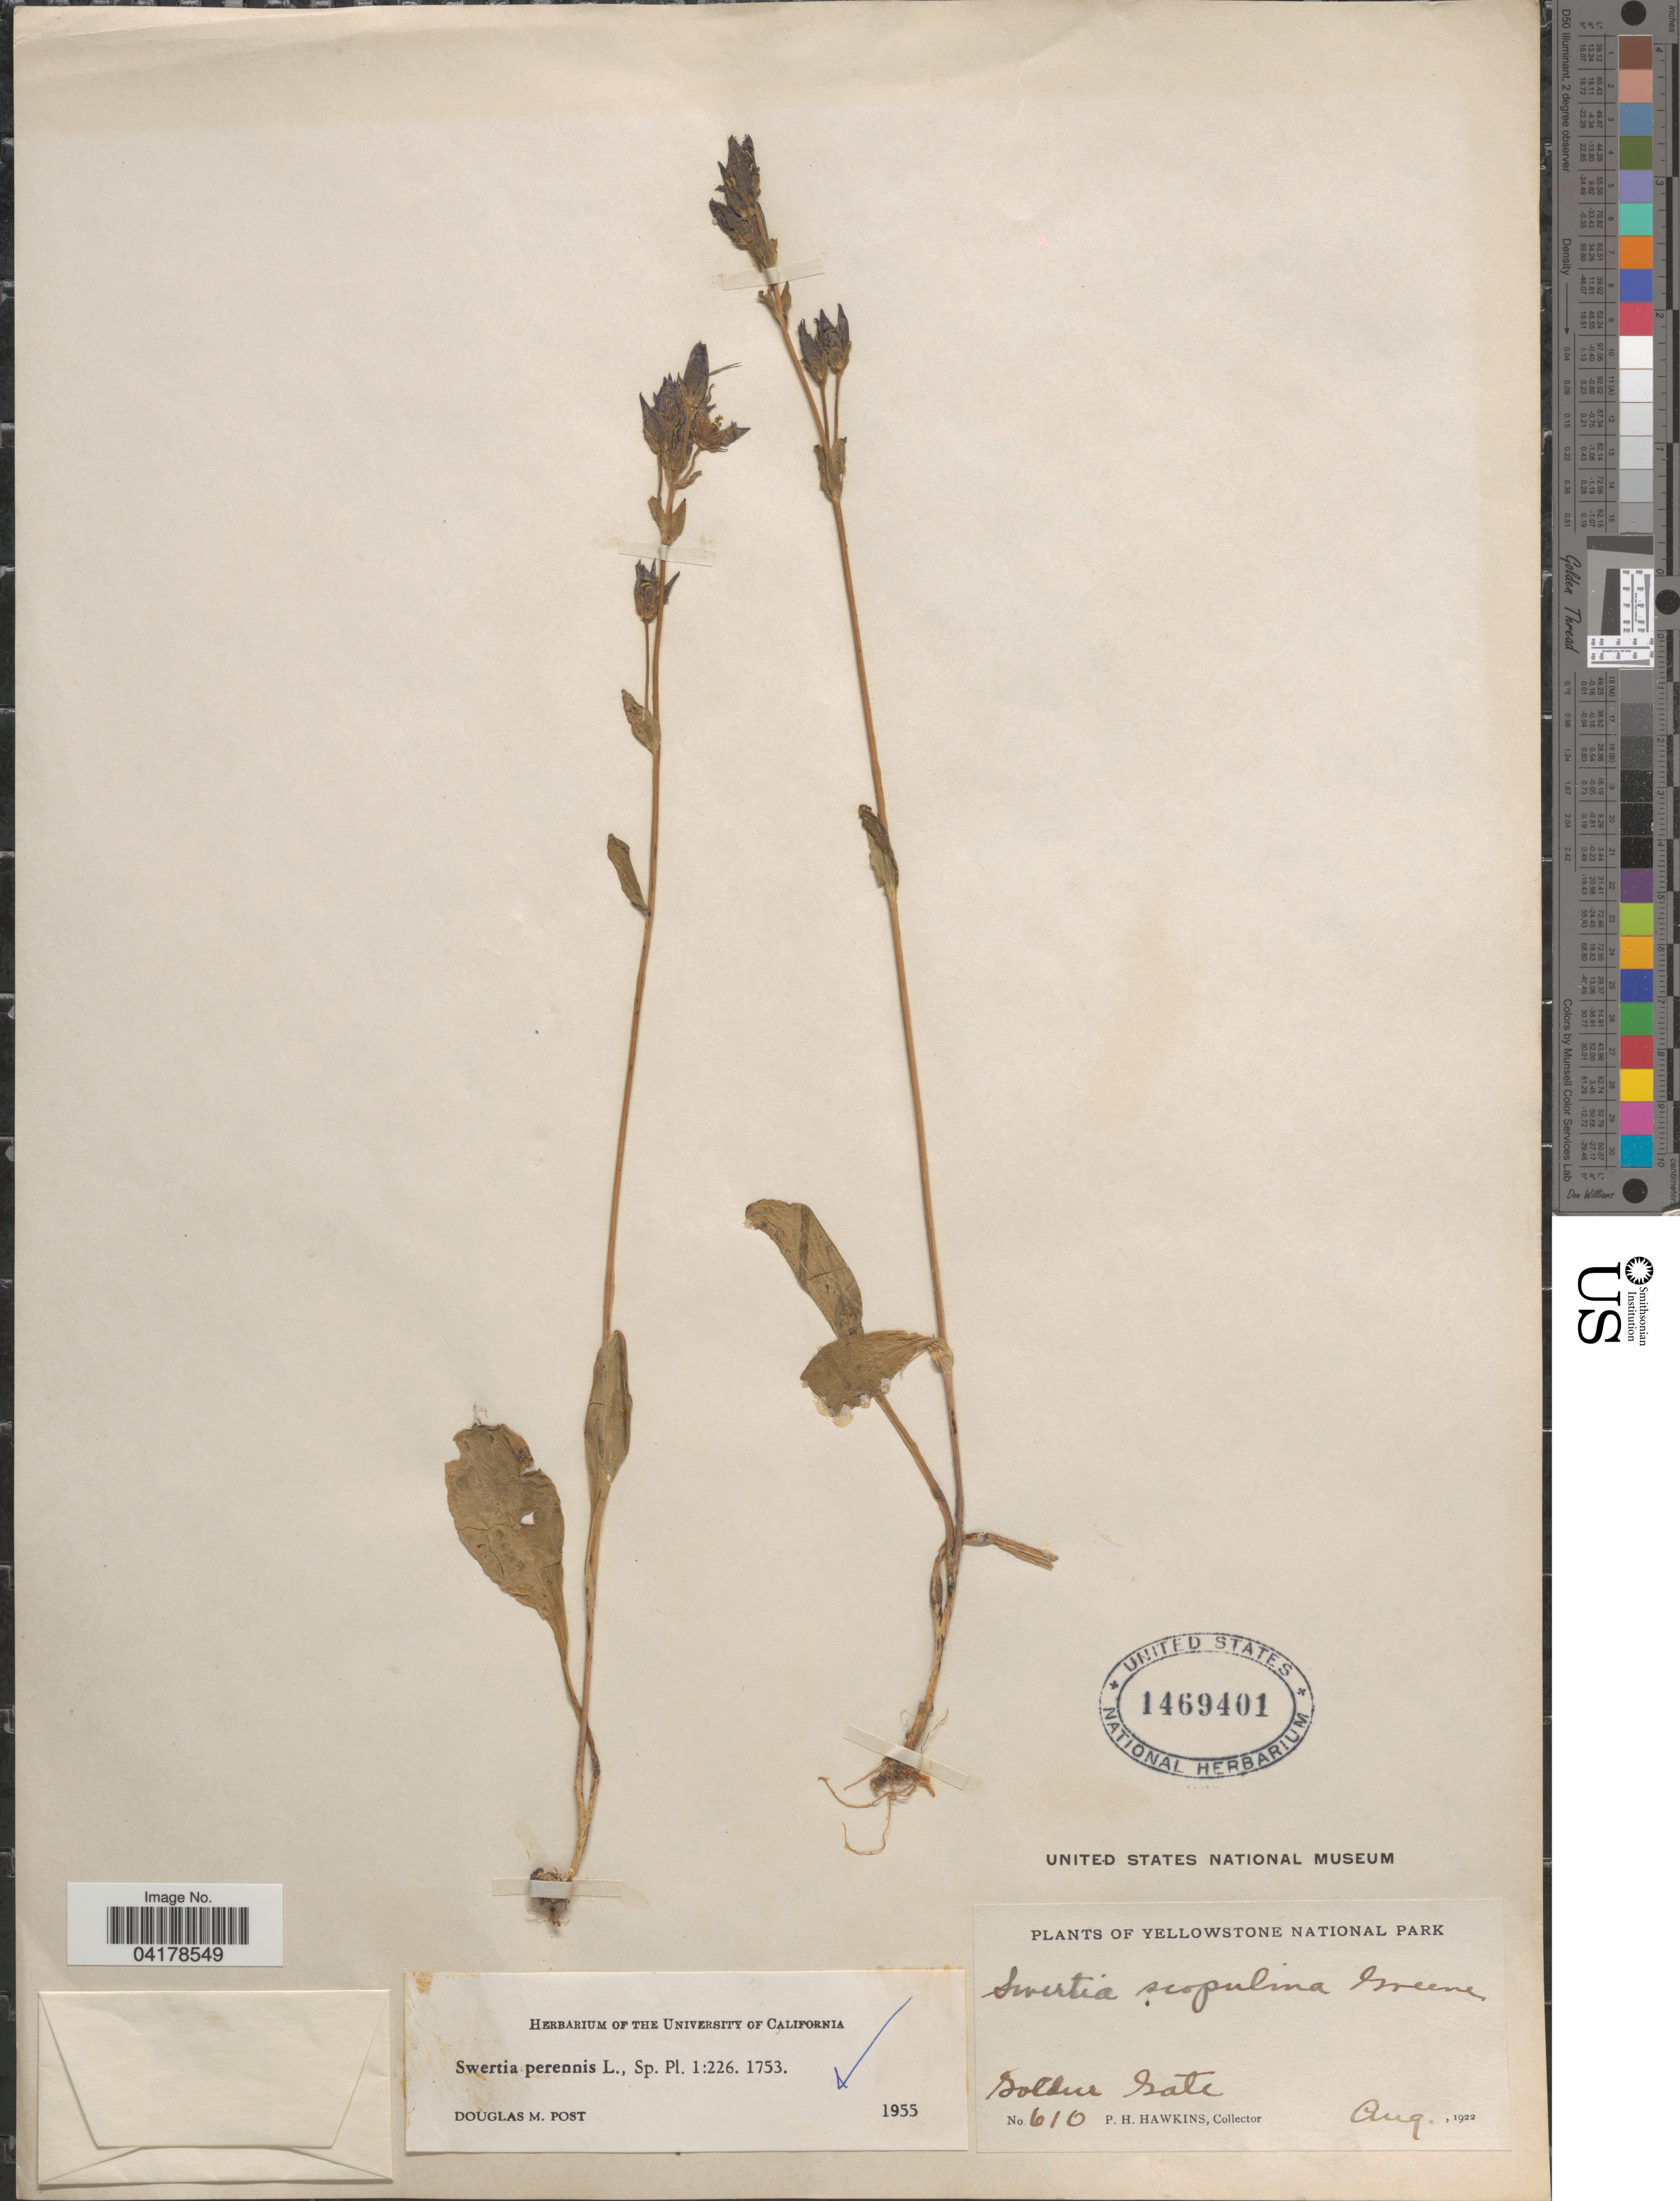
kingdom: Plantae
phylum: Tracheophyta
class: Magnoliopsida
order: Gentianales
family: Gentianaceae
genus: Swertia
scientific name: Swertia perennis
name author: L.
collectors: P. Hawkins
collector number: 610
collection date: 1922-08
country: United States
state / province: Wyoming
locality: Yelowstone National Park. Golden Gate.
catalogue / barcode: US 1469401